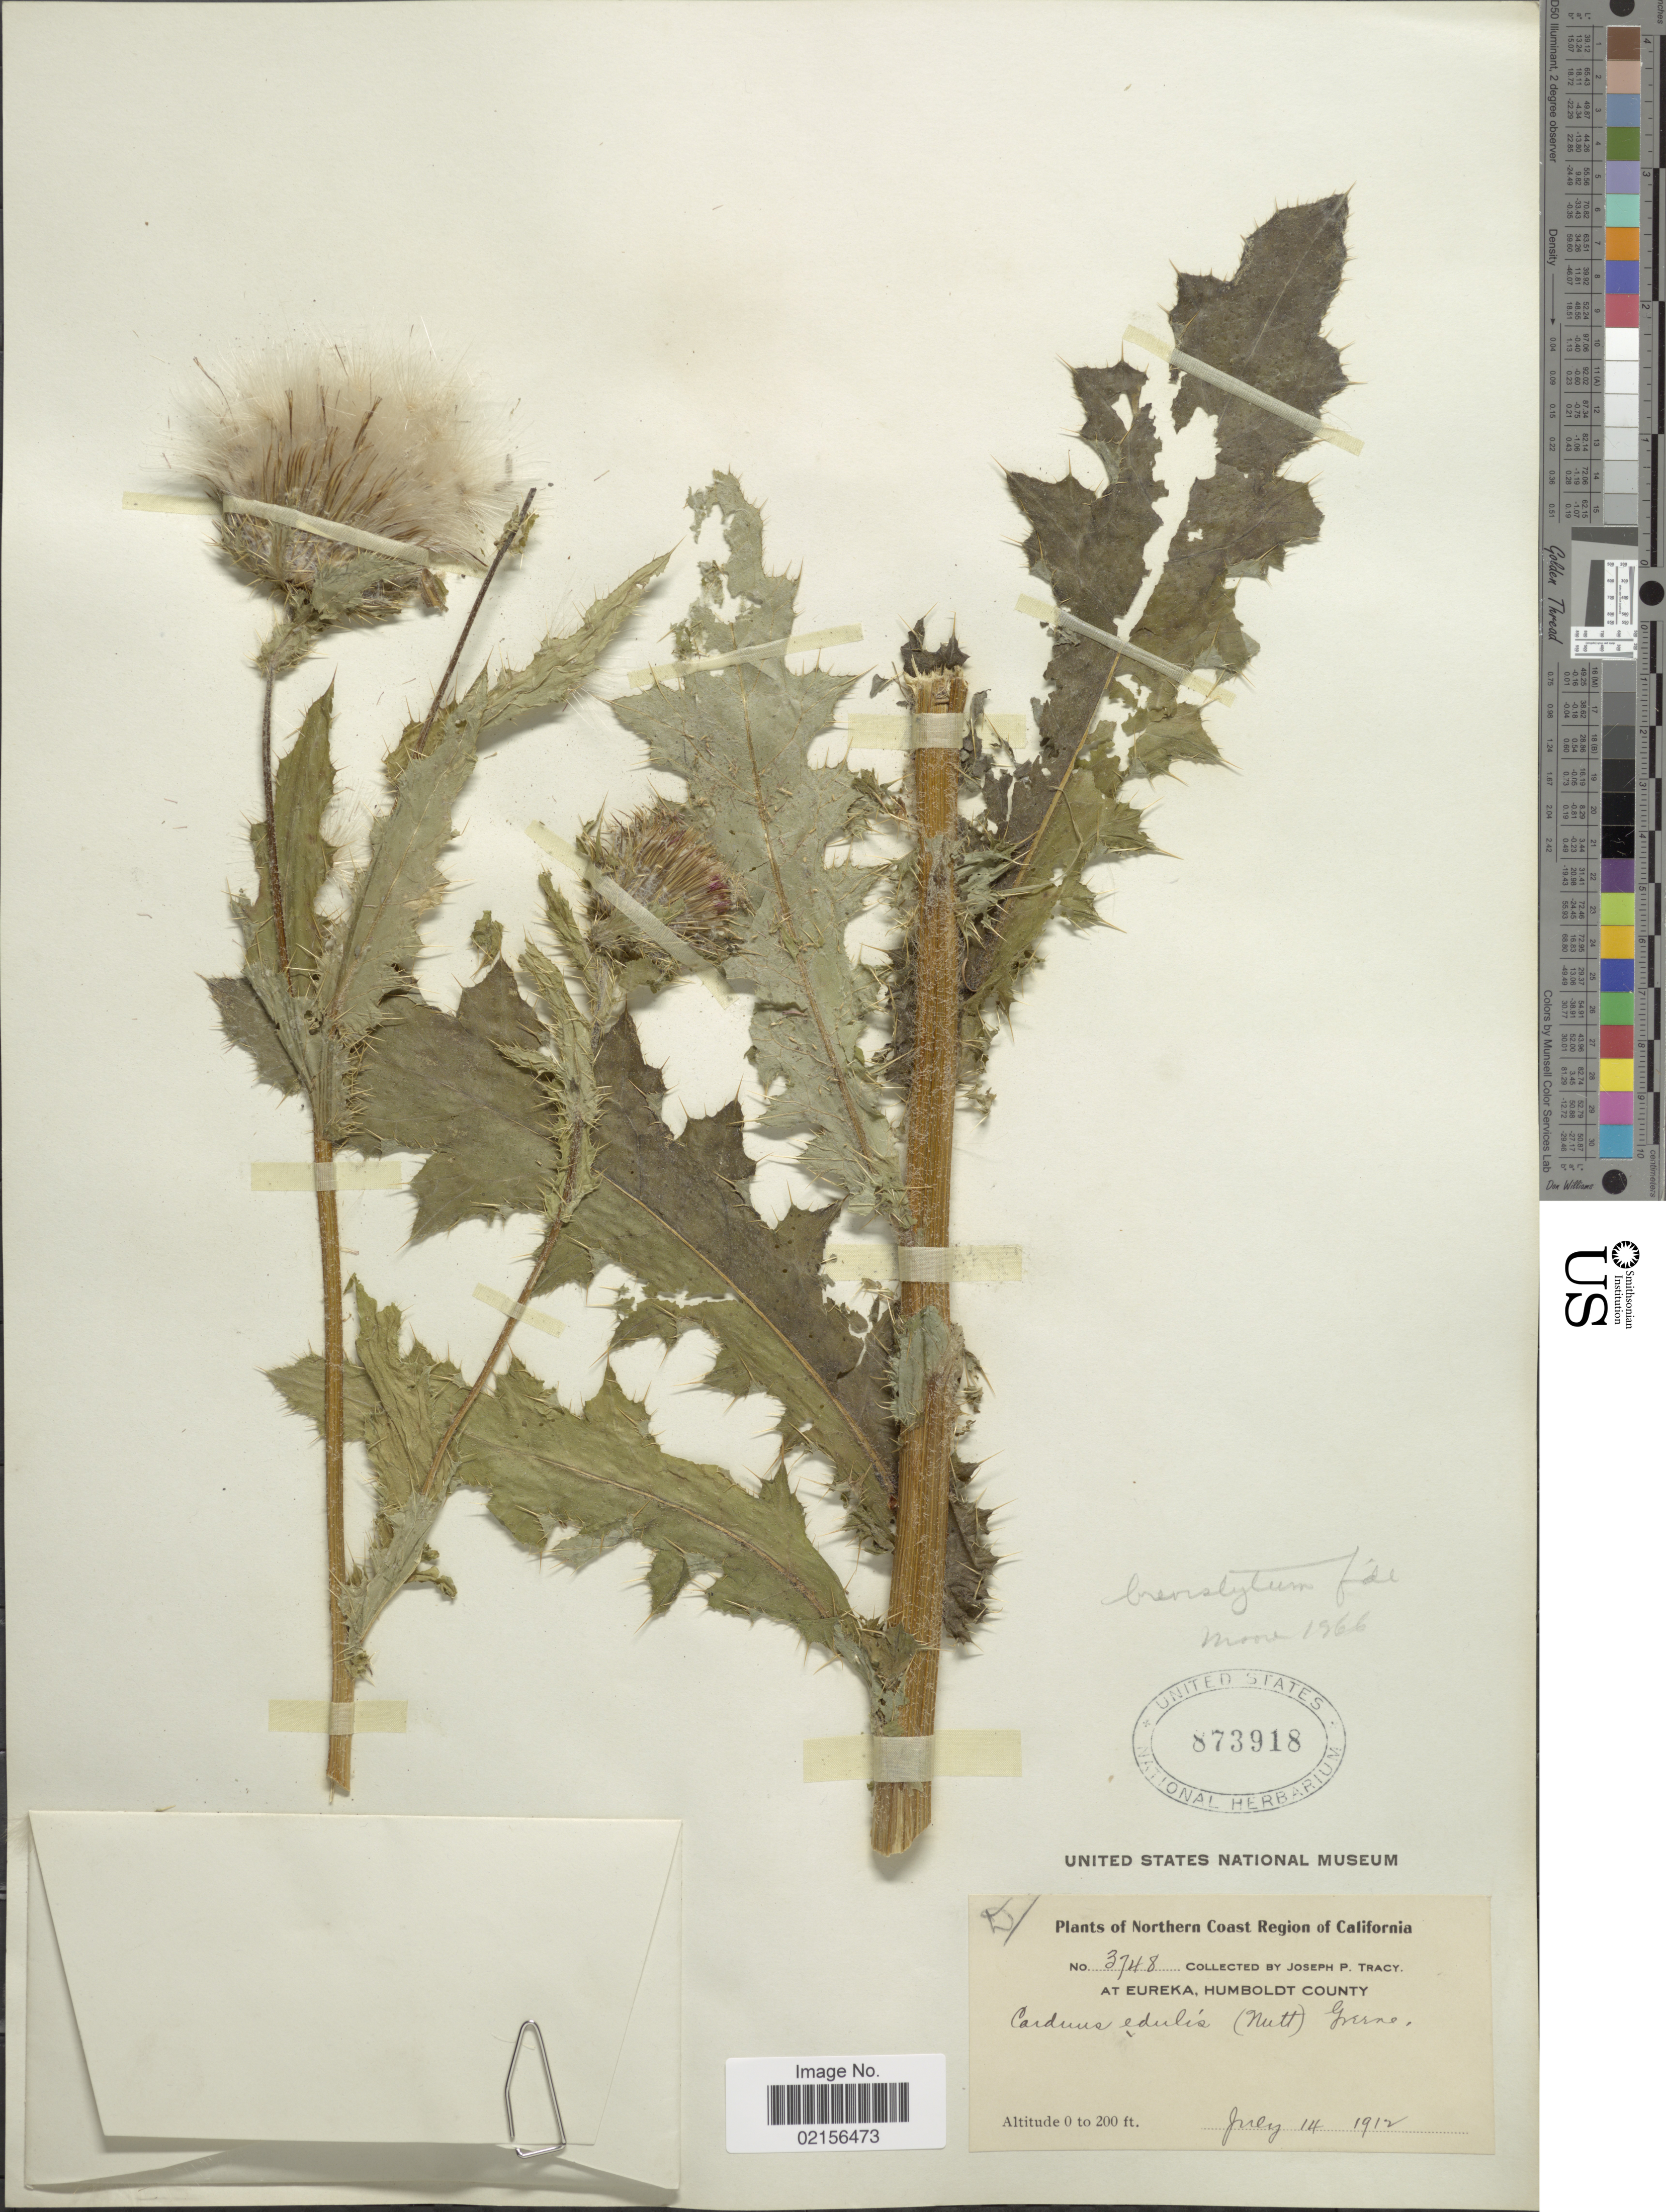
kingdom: Plantae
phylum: Tracheophyta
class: Magnoliopsida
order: Asterales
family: Asteraceae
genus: Cirsium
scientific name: Cirsium brevistylum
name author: Cronq.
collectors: J. Tracy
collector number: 3748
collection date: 1912-07-14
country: United States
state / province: California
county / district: Humboldt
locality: Northern Coast Region of California, At Eureka, Humboldt County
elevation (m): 0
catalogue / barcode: US 873918